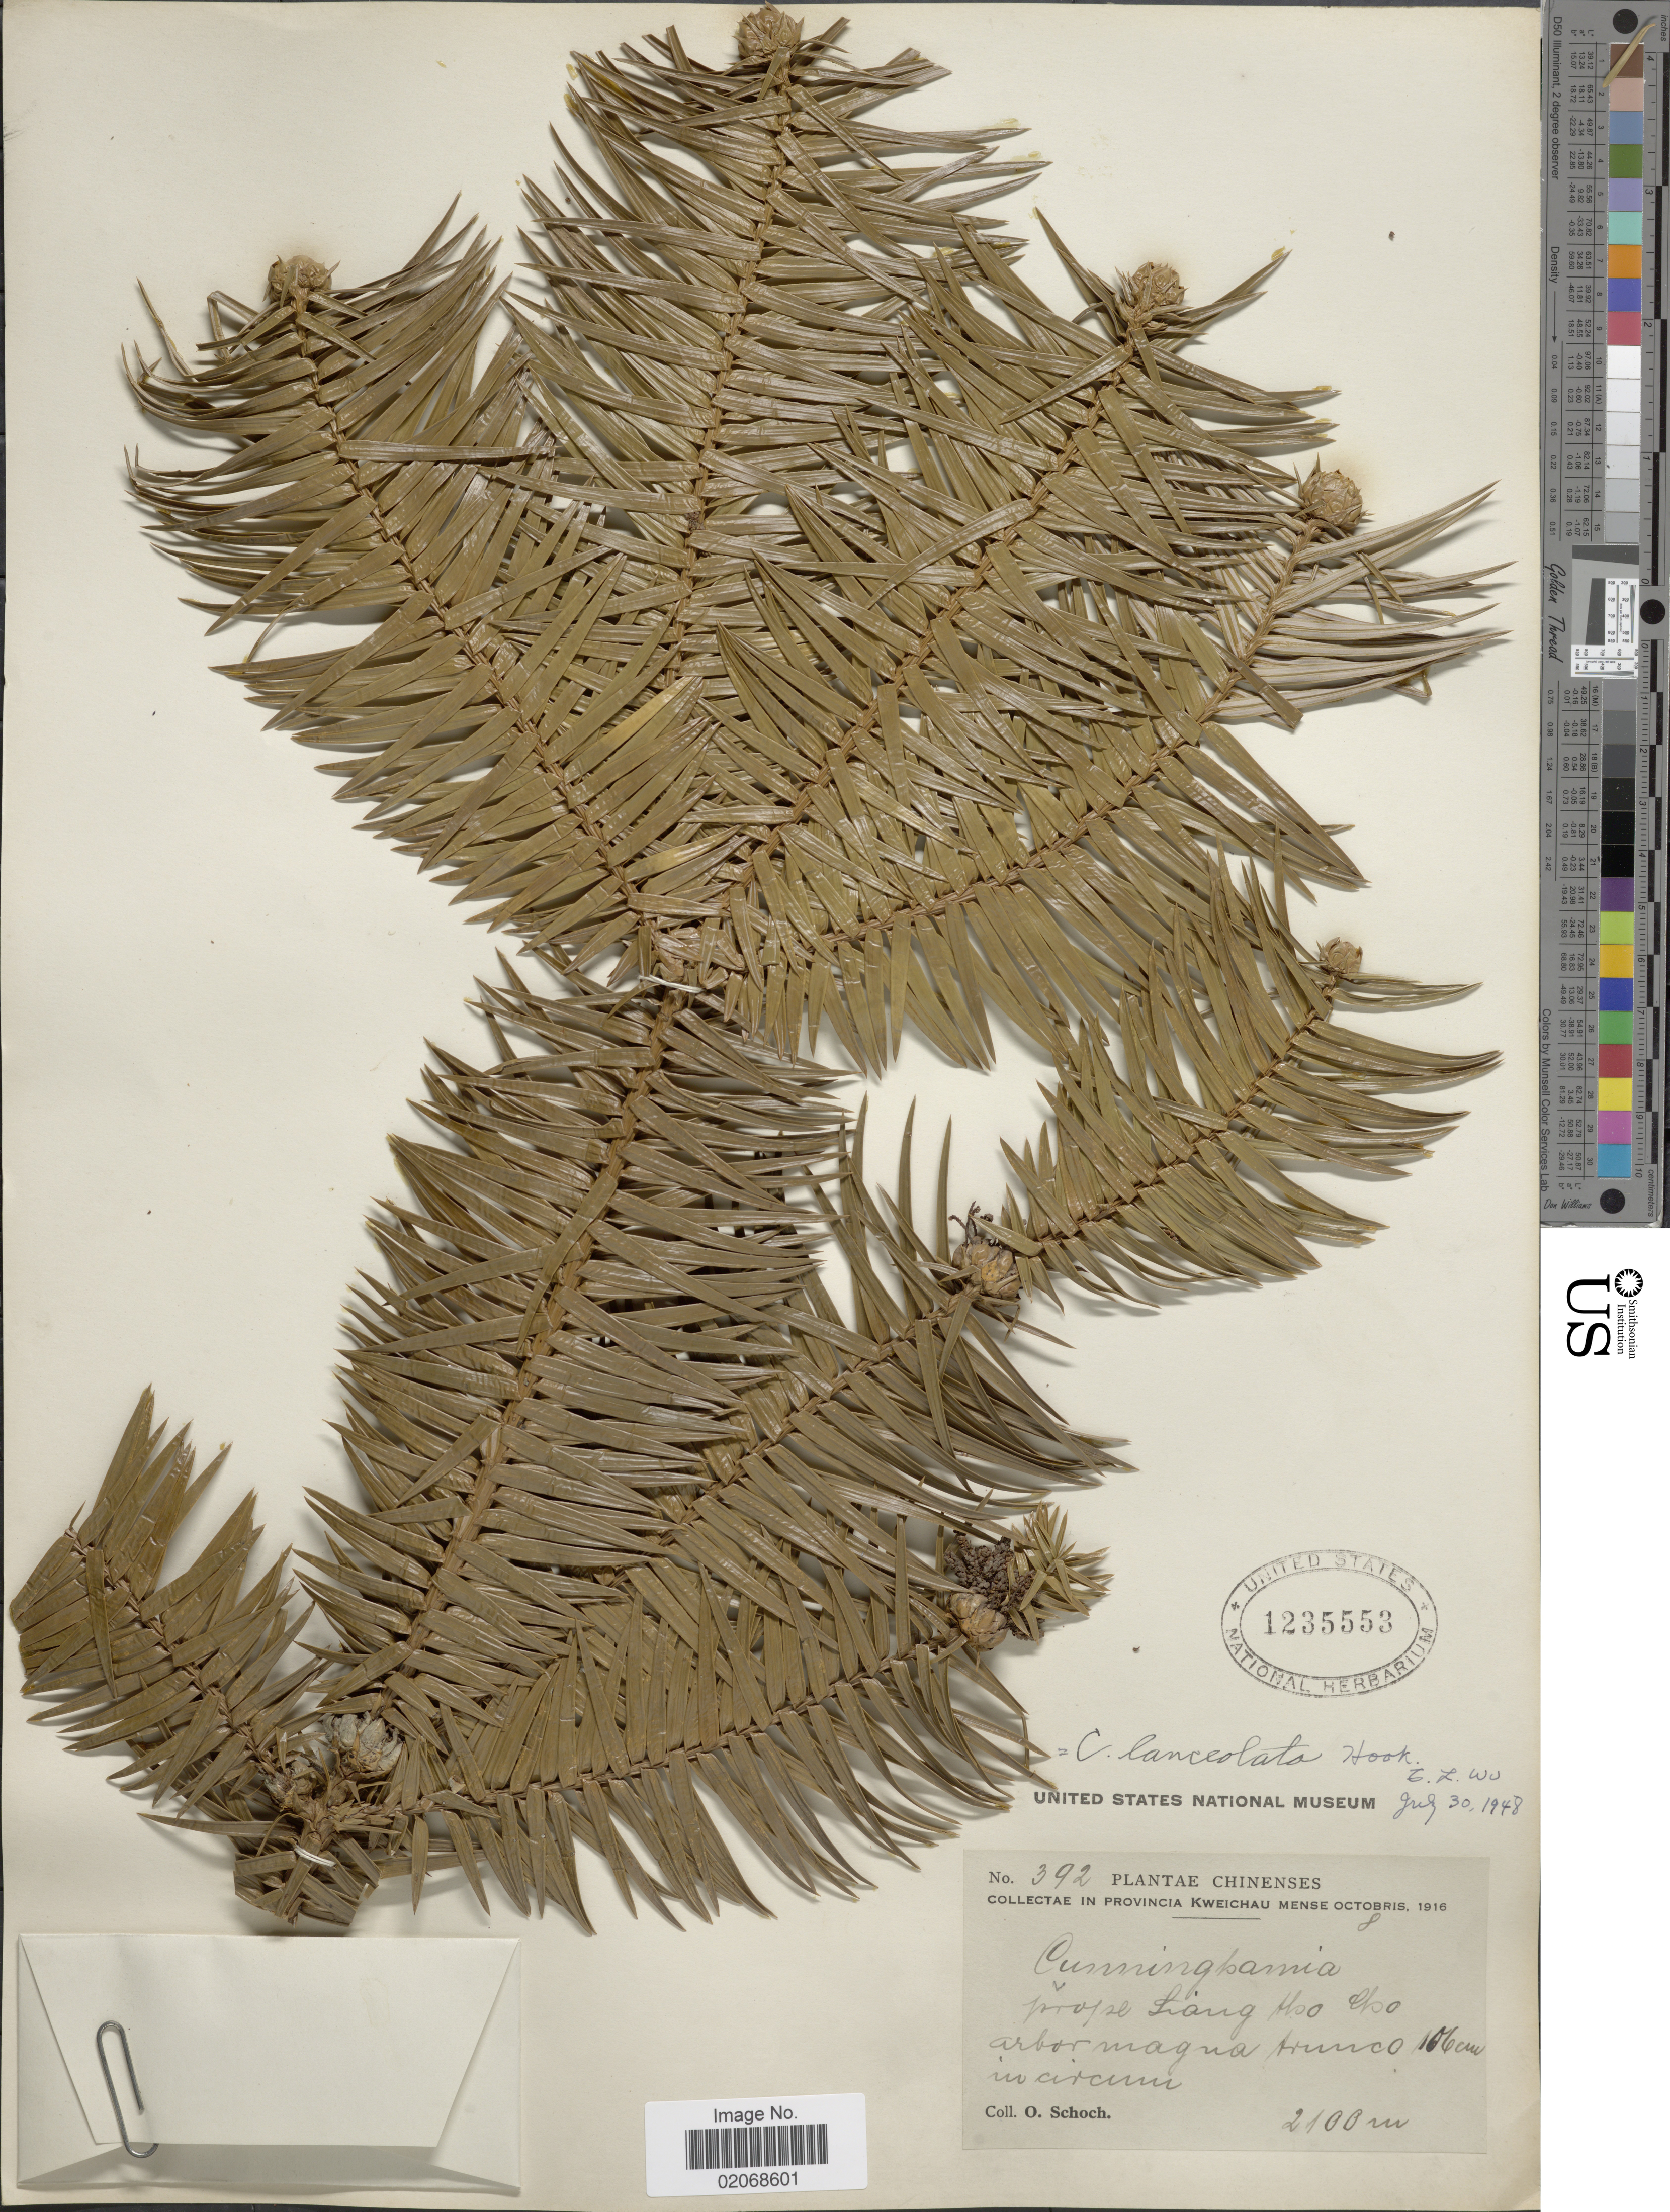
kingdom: Plantae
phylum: Tracheophyta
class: Pinopsida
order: Pinales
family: Cupressaceae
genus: Cunninghamia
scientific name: Cunninghamia lanceolata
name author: (Lamb.) Hook.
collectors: O. Schoch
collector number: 392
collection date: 1916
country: China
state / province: Guizhou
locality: Province Kweichau, arbor magna Huanco [interpreted]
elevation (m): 2100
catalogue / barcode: US 1235553